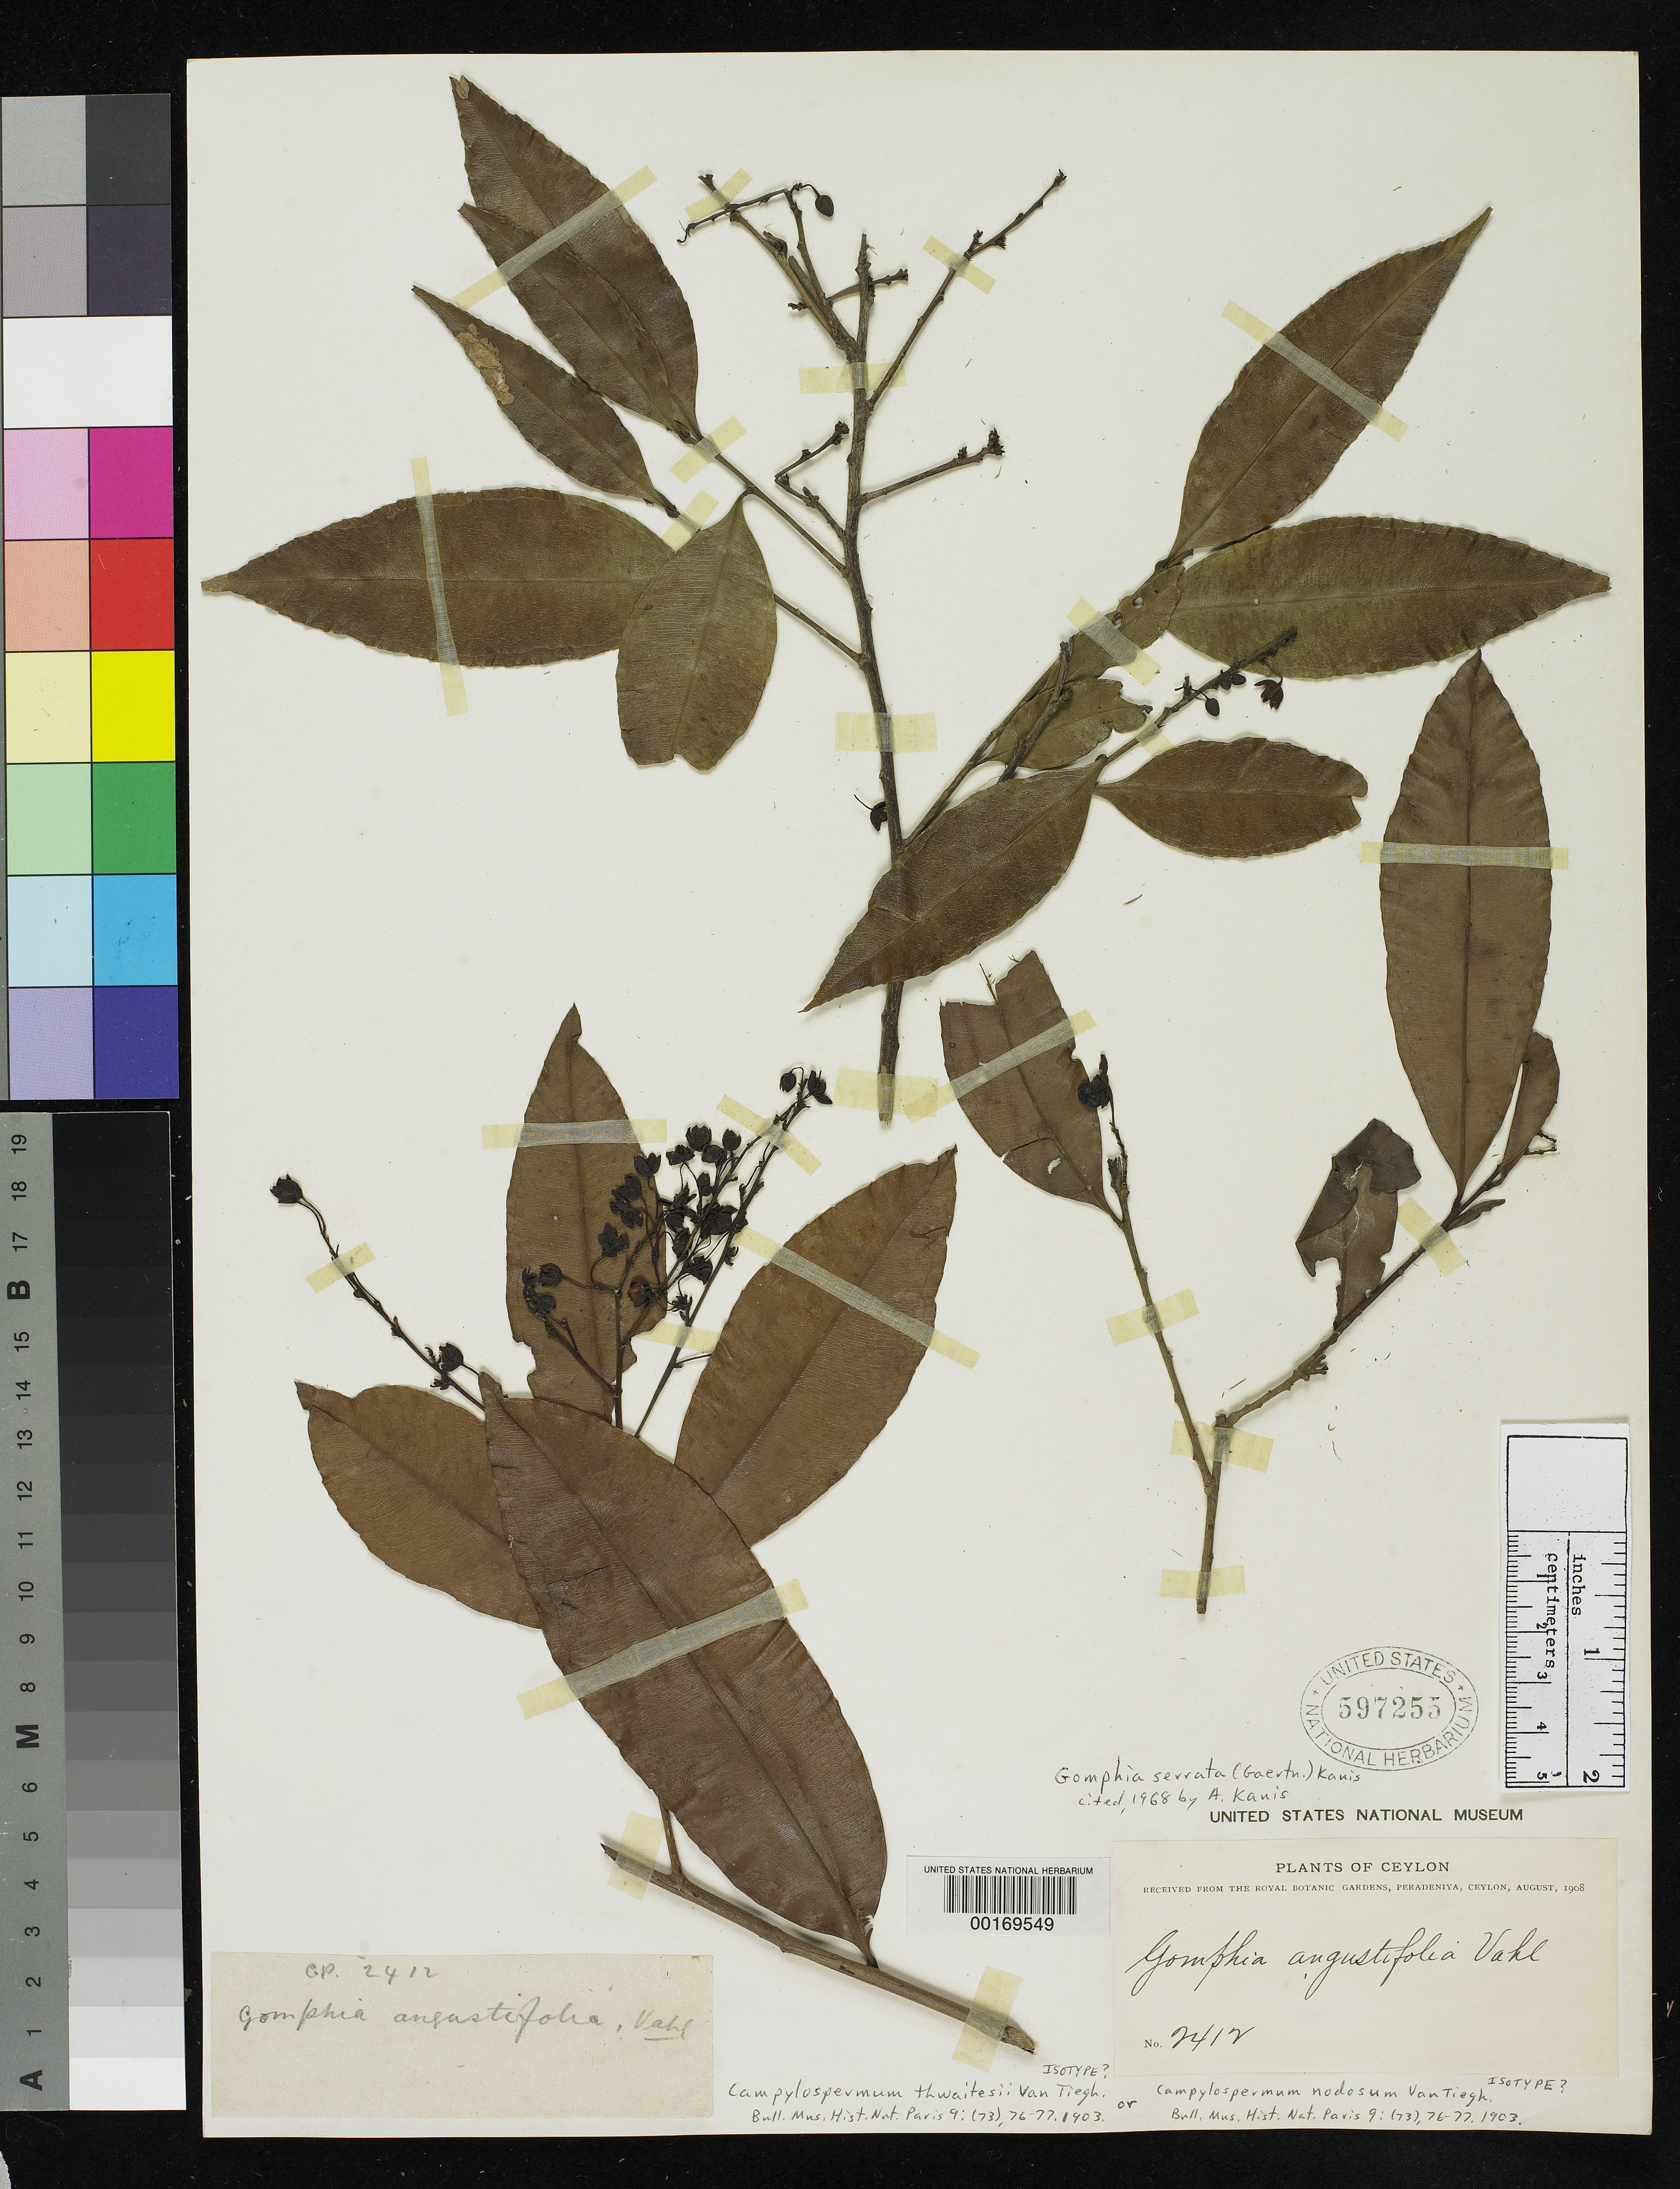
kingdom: Plantae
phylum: Tracheophyta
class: Magnoliopsida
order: Malpighiales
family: Ochnaceae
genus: Campylospermum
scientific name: Campylospermum nodosum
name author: Tiegh.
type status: Possible Isotype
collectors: G. H. K. Thwaites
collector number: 2412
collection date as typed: Aug 1908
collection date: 1908-08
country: Sri Lanka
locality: Peradeniya.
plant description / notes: According to protologue, Thwaites distributed 2 different taxa under his number 2412; Campylospermum thwaitesii Tiegh. & Campylospermum nodosum Tiegh. This US specimen is the type of one of the two names, but unclear which (or may be a mixture of both). Kanis (1968) synonymizes both taxa under Gomphia serrata (Gaertn.) Kanis.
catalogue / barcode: US 597255-2